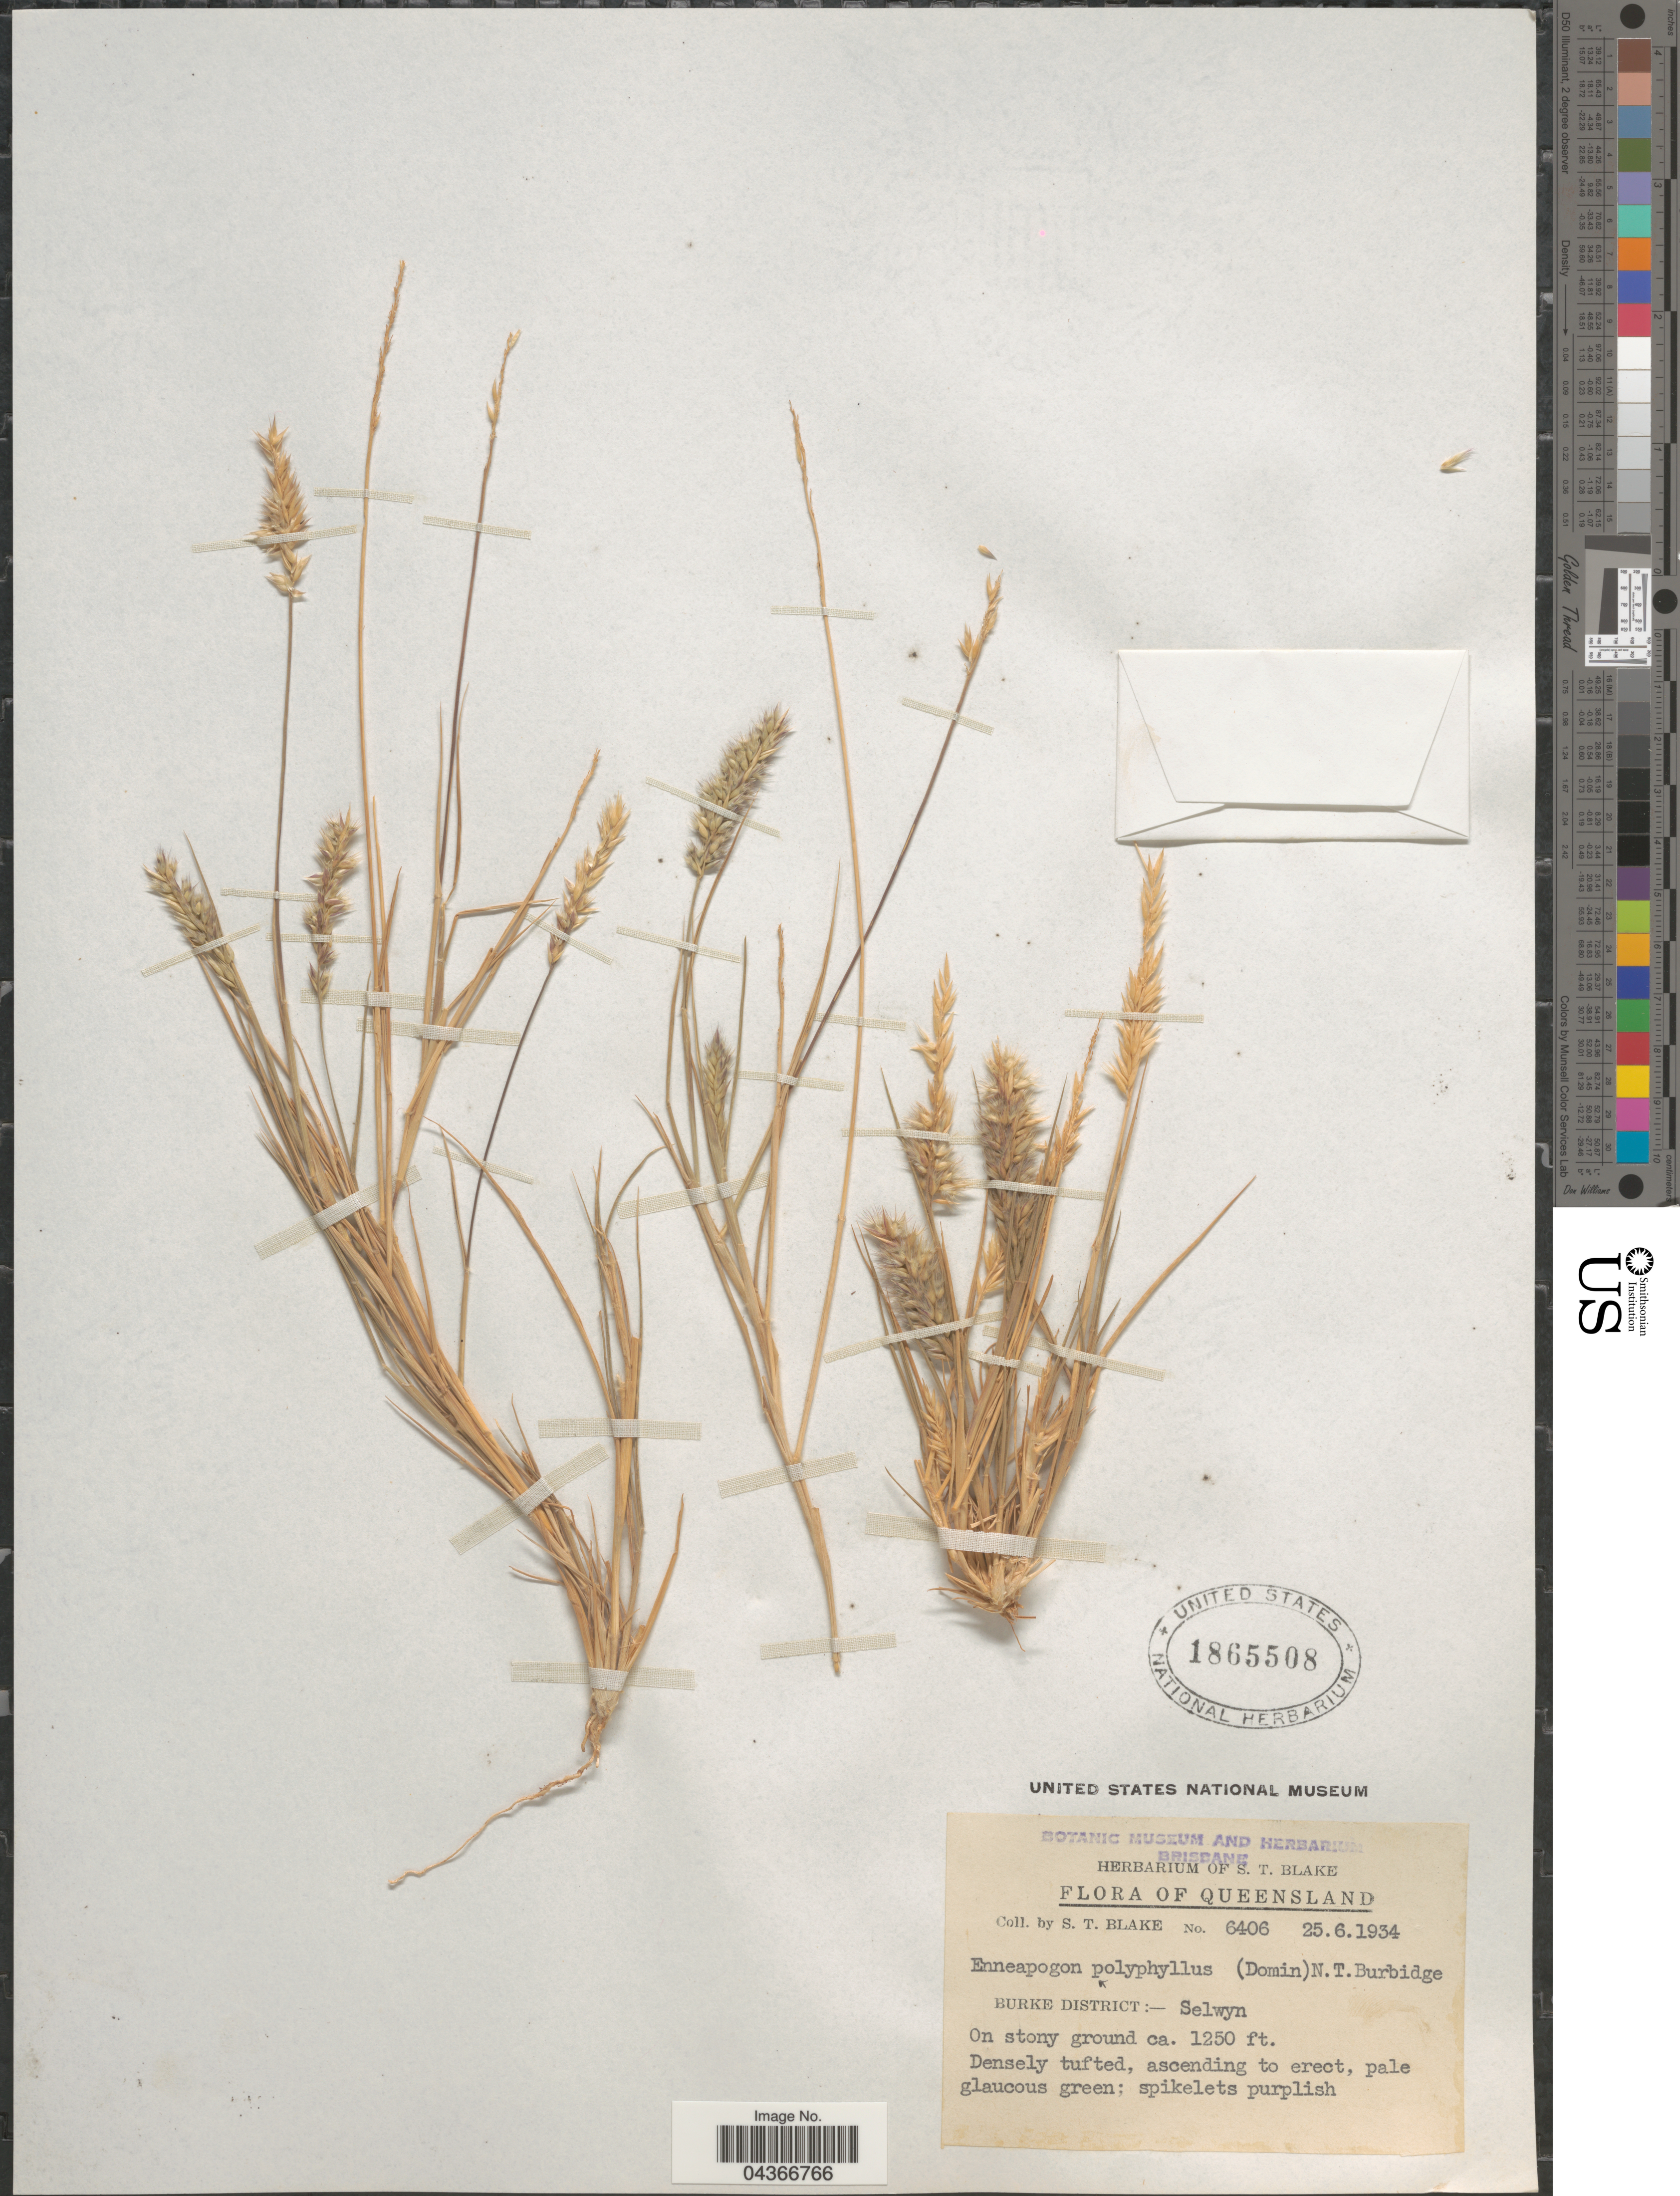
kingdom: Plantae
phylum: Tracheophyta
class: Liliopsida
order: Poales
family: Poaceae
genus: Enneapogon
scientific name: Enneapogon polyphyllus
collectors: S. T. Blake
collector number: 6406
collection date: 1934-06-25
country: Australia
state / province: Queensland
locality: Burke District:- Selwyn.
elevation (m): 381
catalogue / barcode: US 1865508